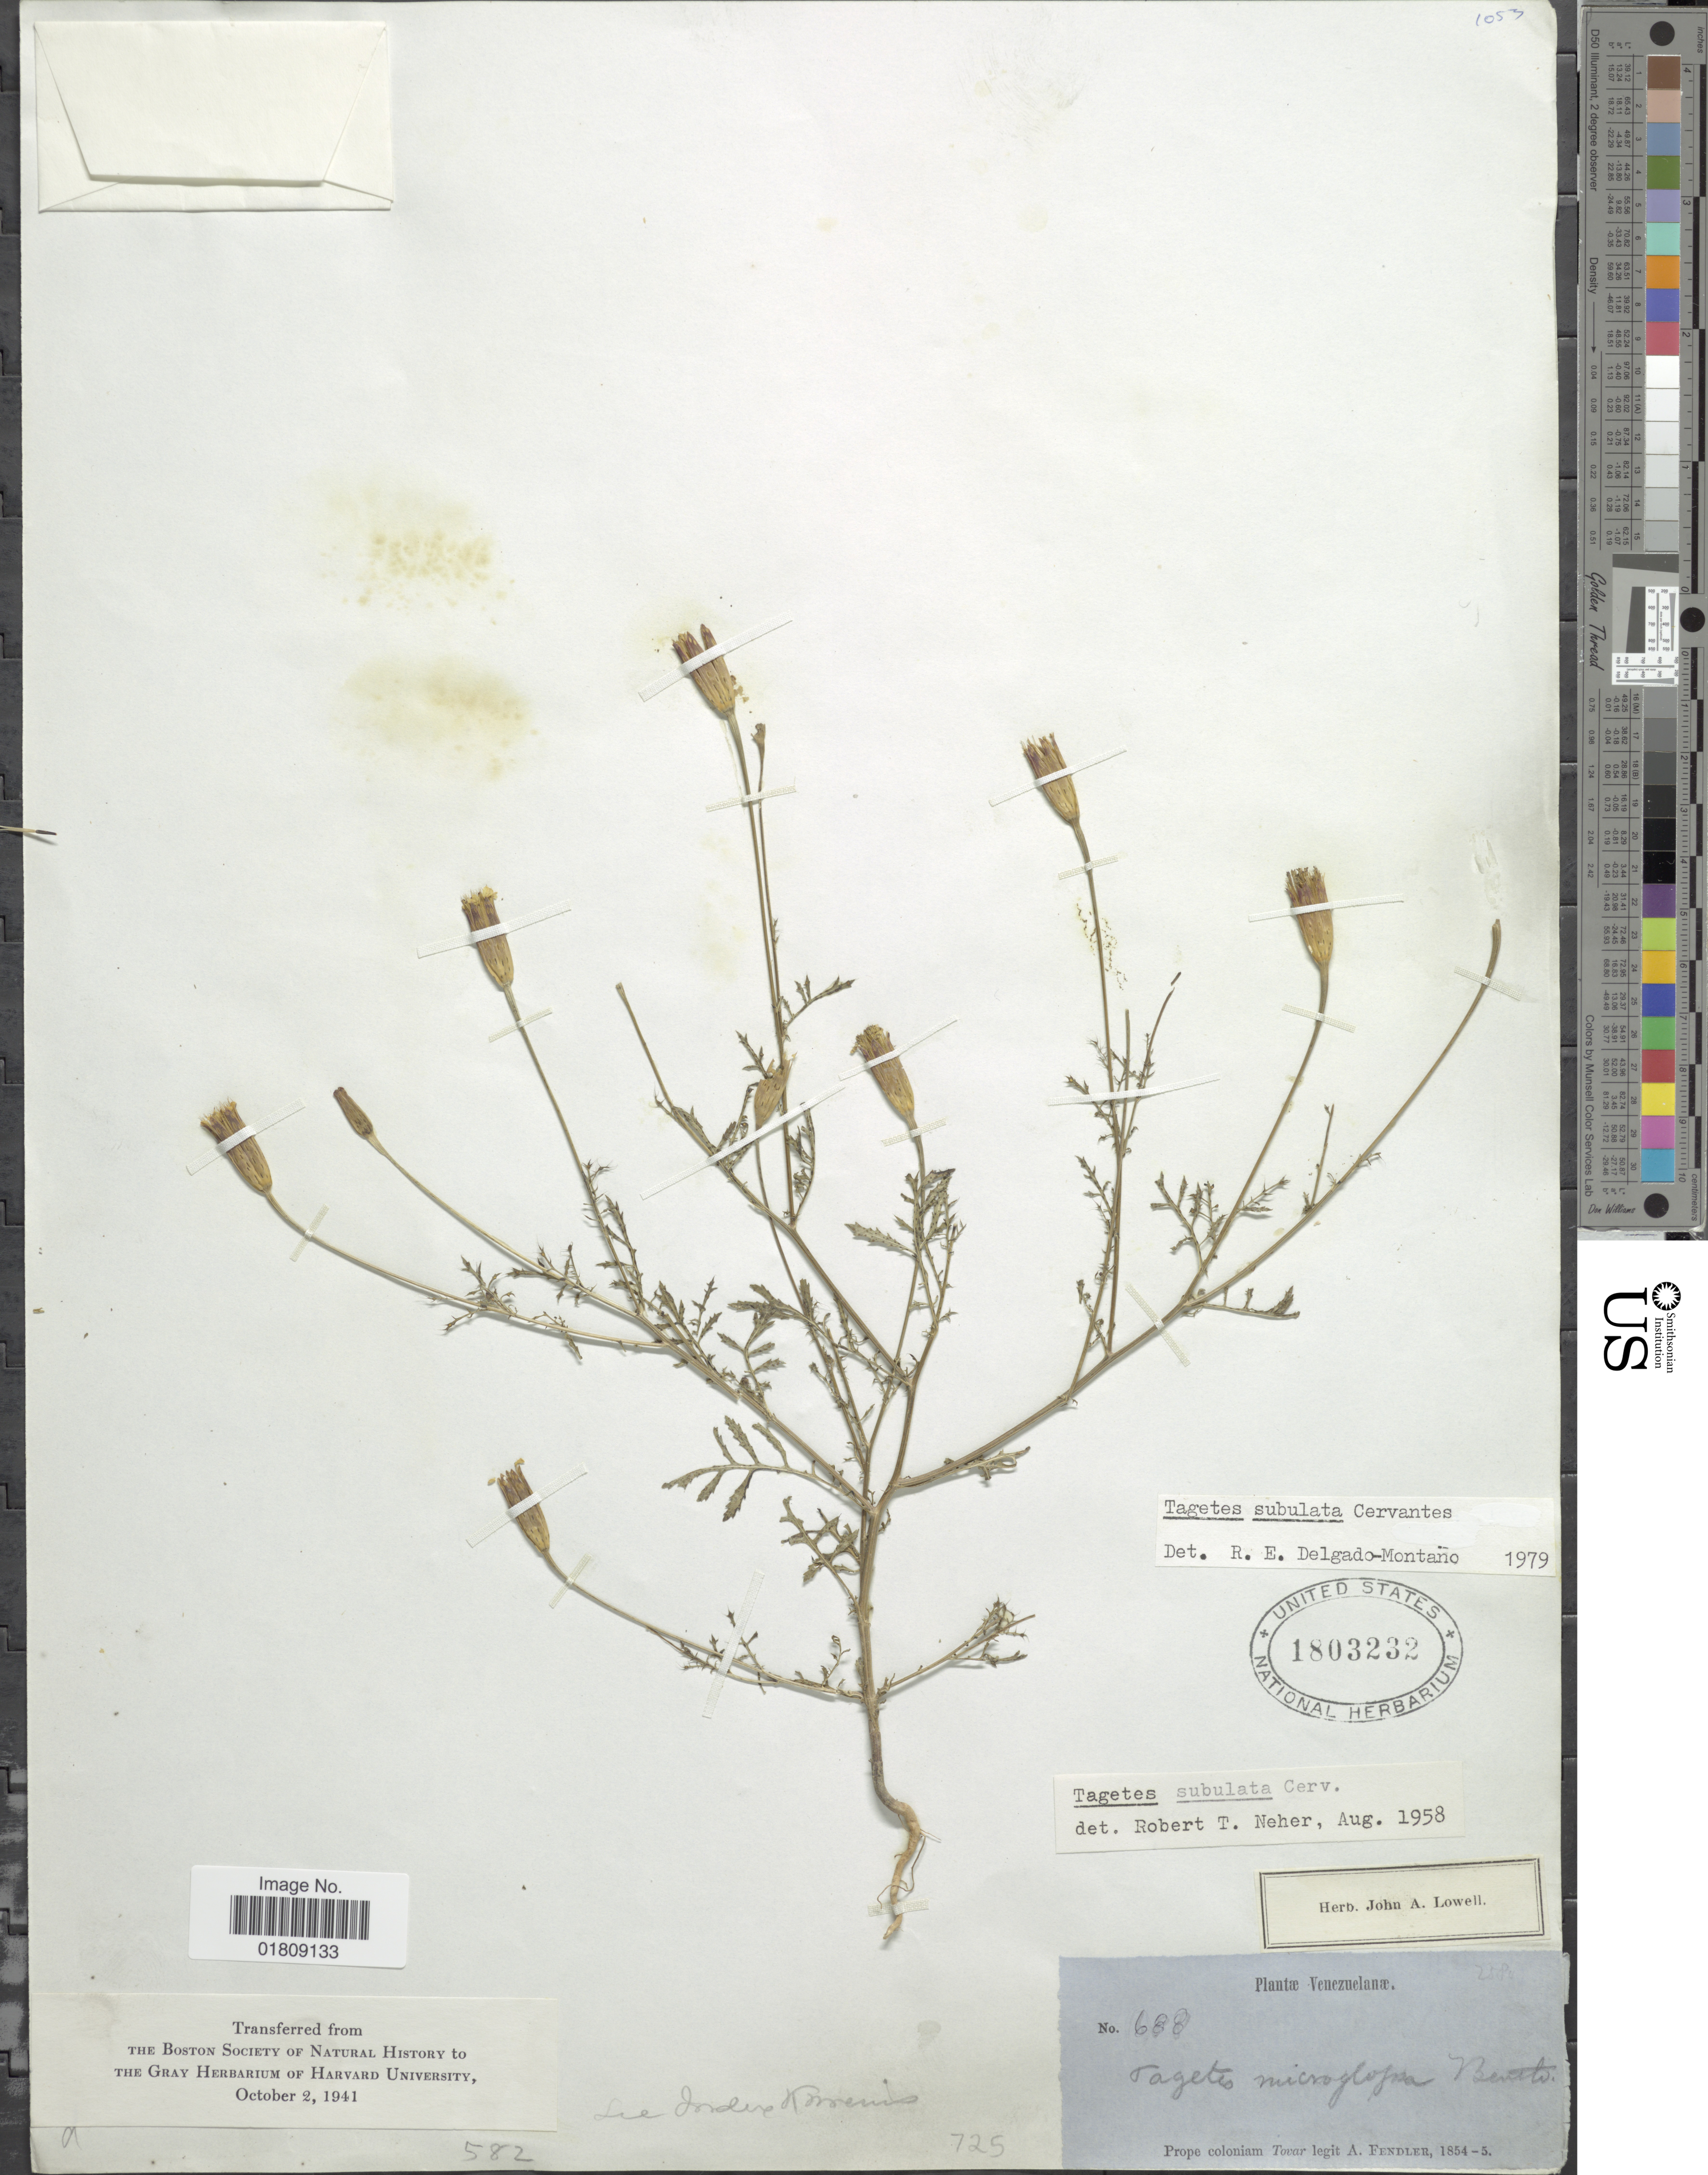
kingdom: Plantae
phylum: Tracheophyta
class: Magnoliopsida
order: Asterales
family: Asteraceae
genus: Tagetes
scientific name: Tagetes subulata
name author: Cerv.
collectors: A. Fendler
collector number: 688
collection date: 1854/1855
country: Venezuela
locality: Prope coloniam Tovar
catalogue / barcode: US 1803232